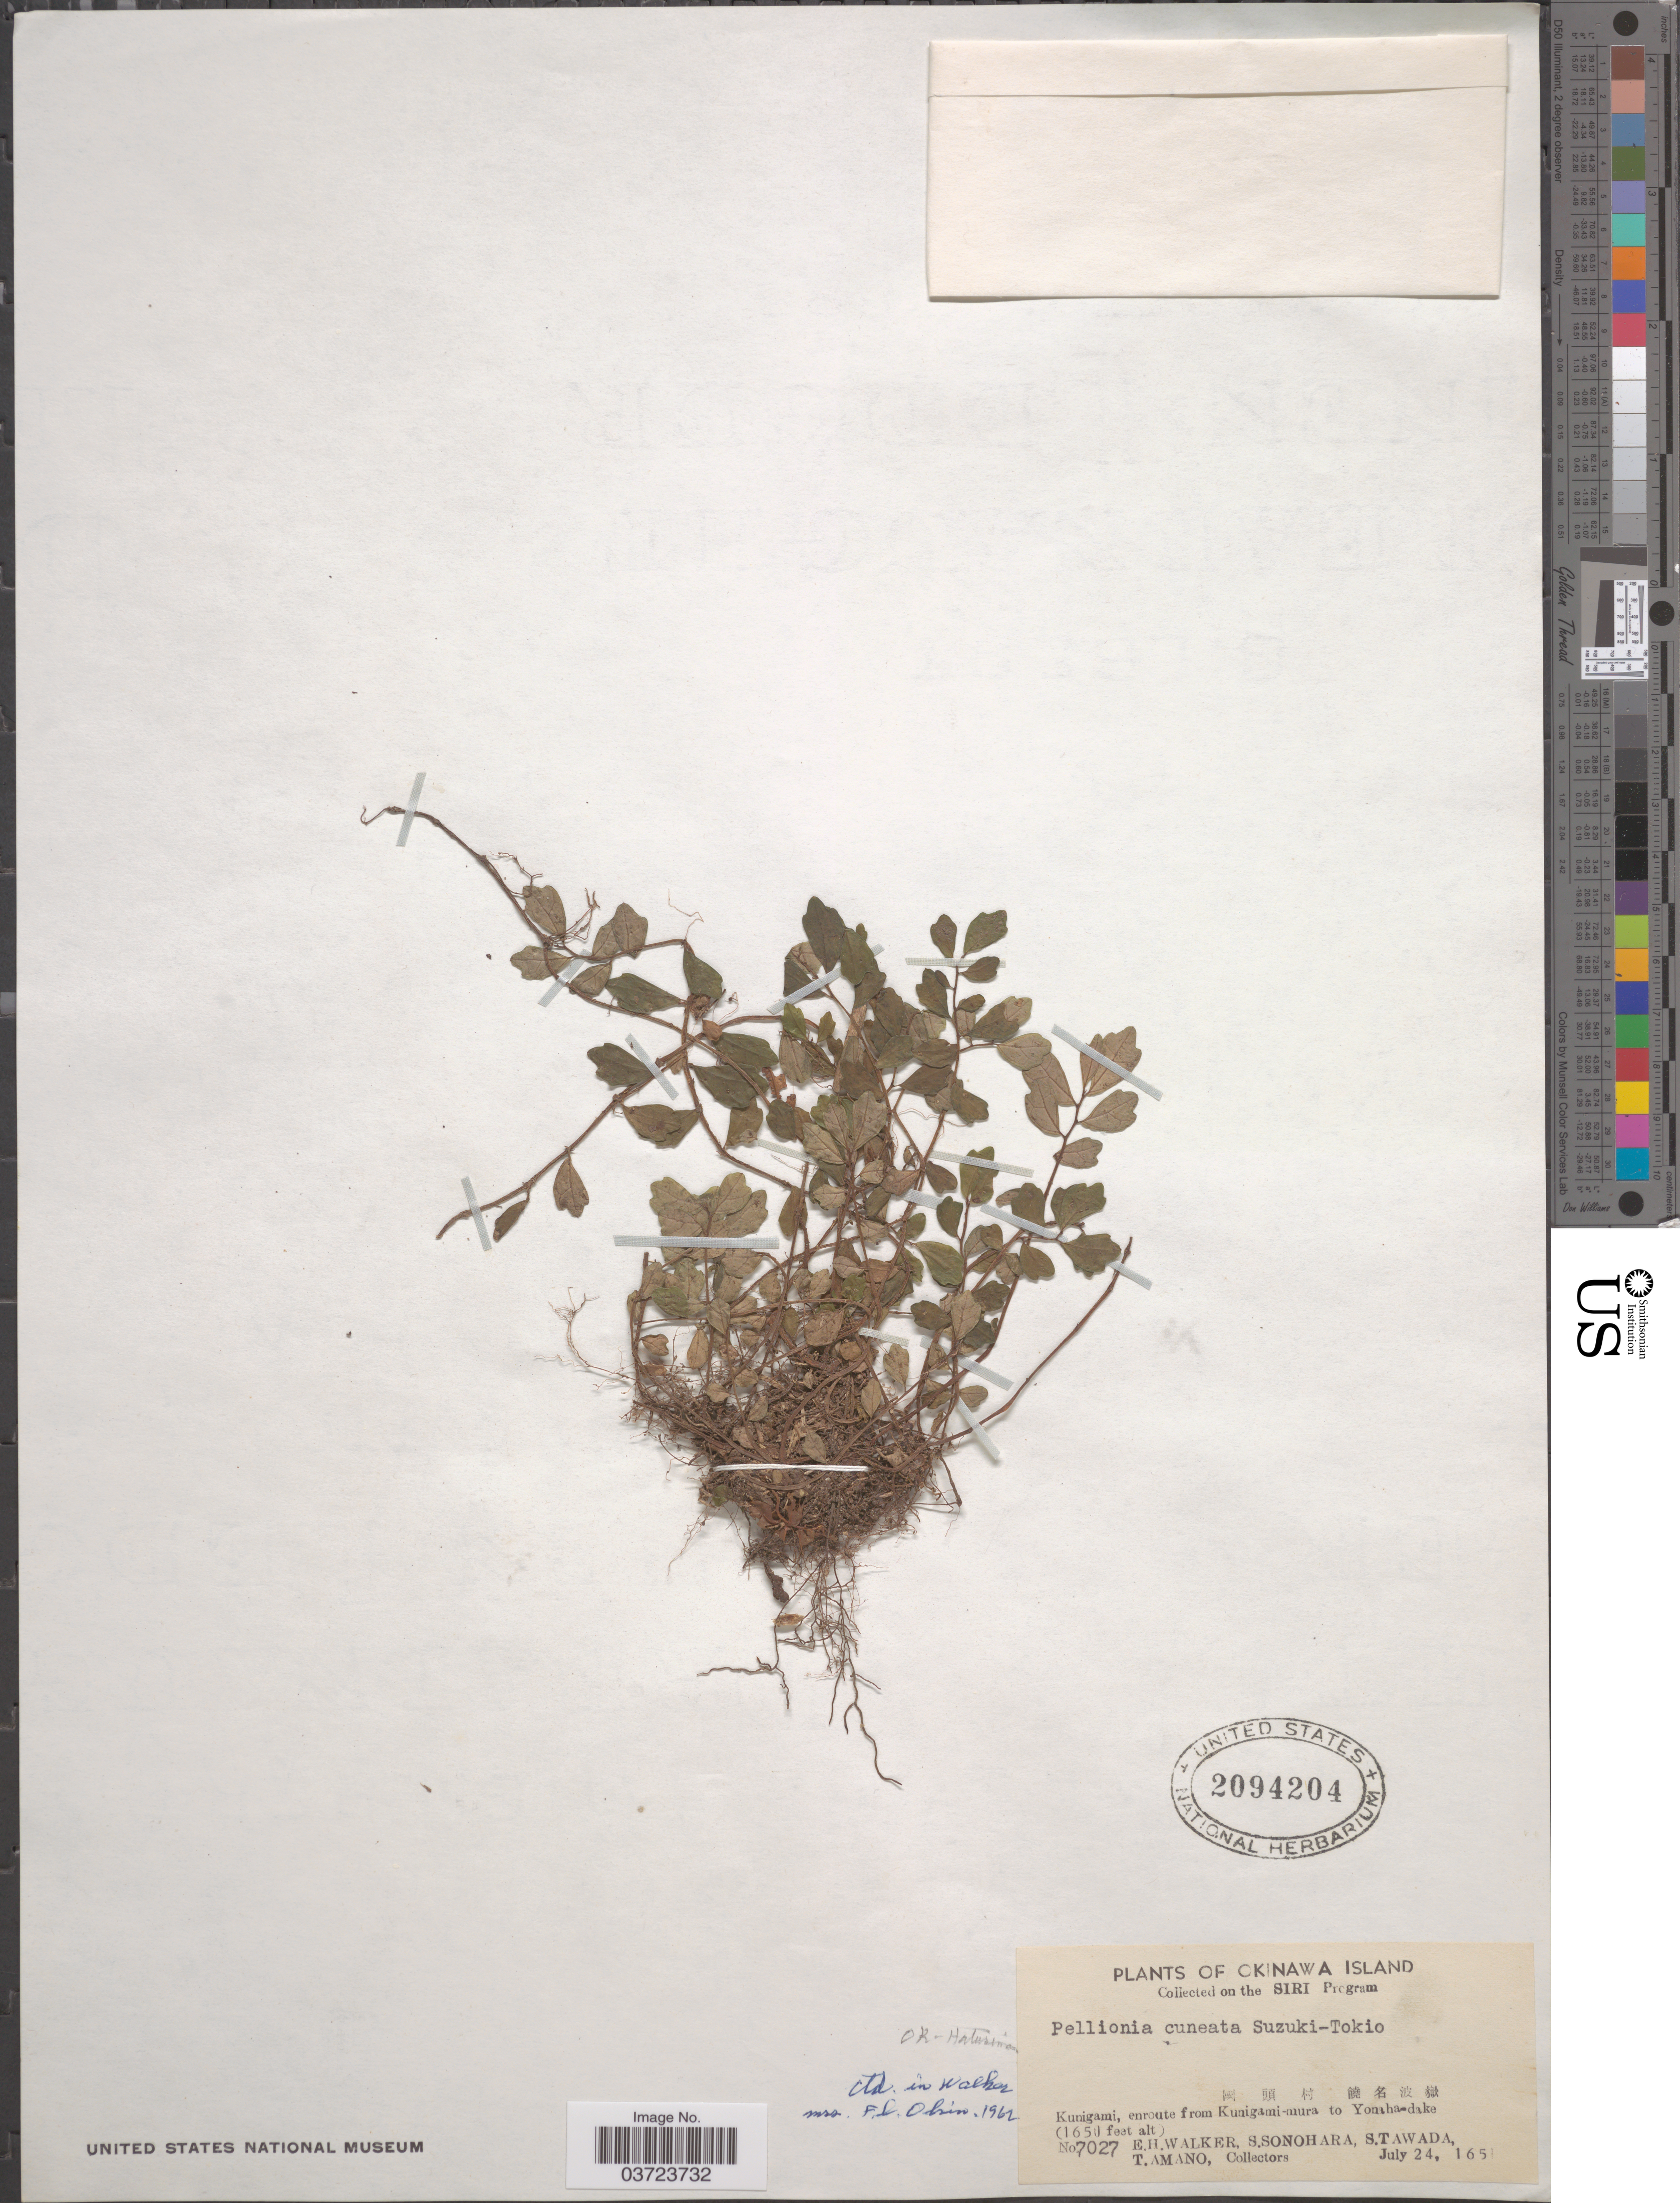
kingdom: Plantae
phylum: Tracheophyta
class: Magnoliopsida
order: Rosales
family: Urticaceae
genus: Pellionia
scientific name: Pellionia cuneata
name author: Suzuki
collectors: E. H. Walker, S. Sonohara, S. Tawada & T. Amano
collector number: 7027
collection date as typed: Transcribed d/m/y: 24/7/1651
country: Japan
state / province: Okinawa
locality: Okinawa Island. [Foreign script] Kunigami, enroute from Kunigami-mura to Yonaha-dake.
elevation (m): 503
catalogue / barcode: US 2094204